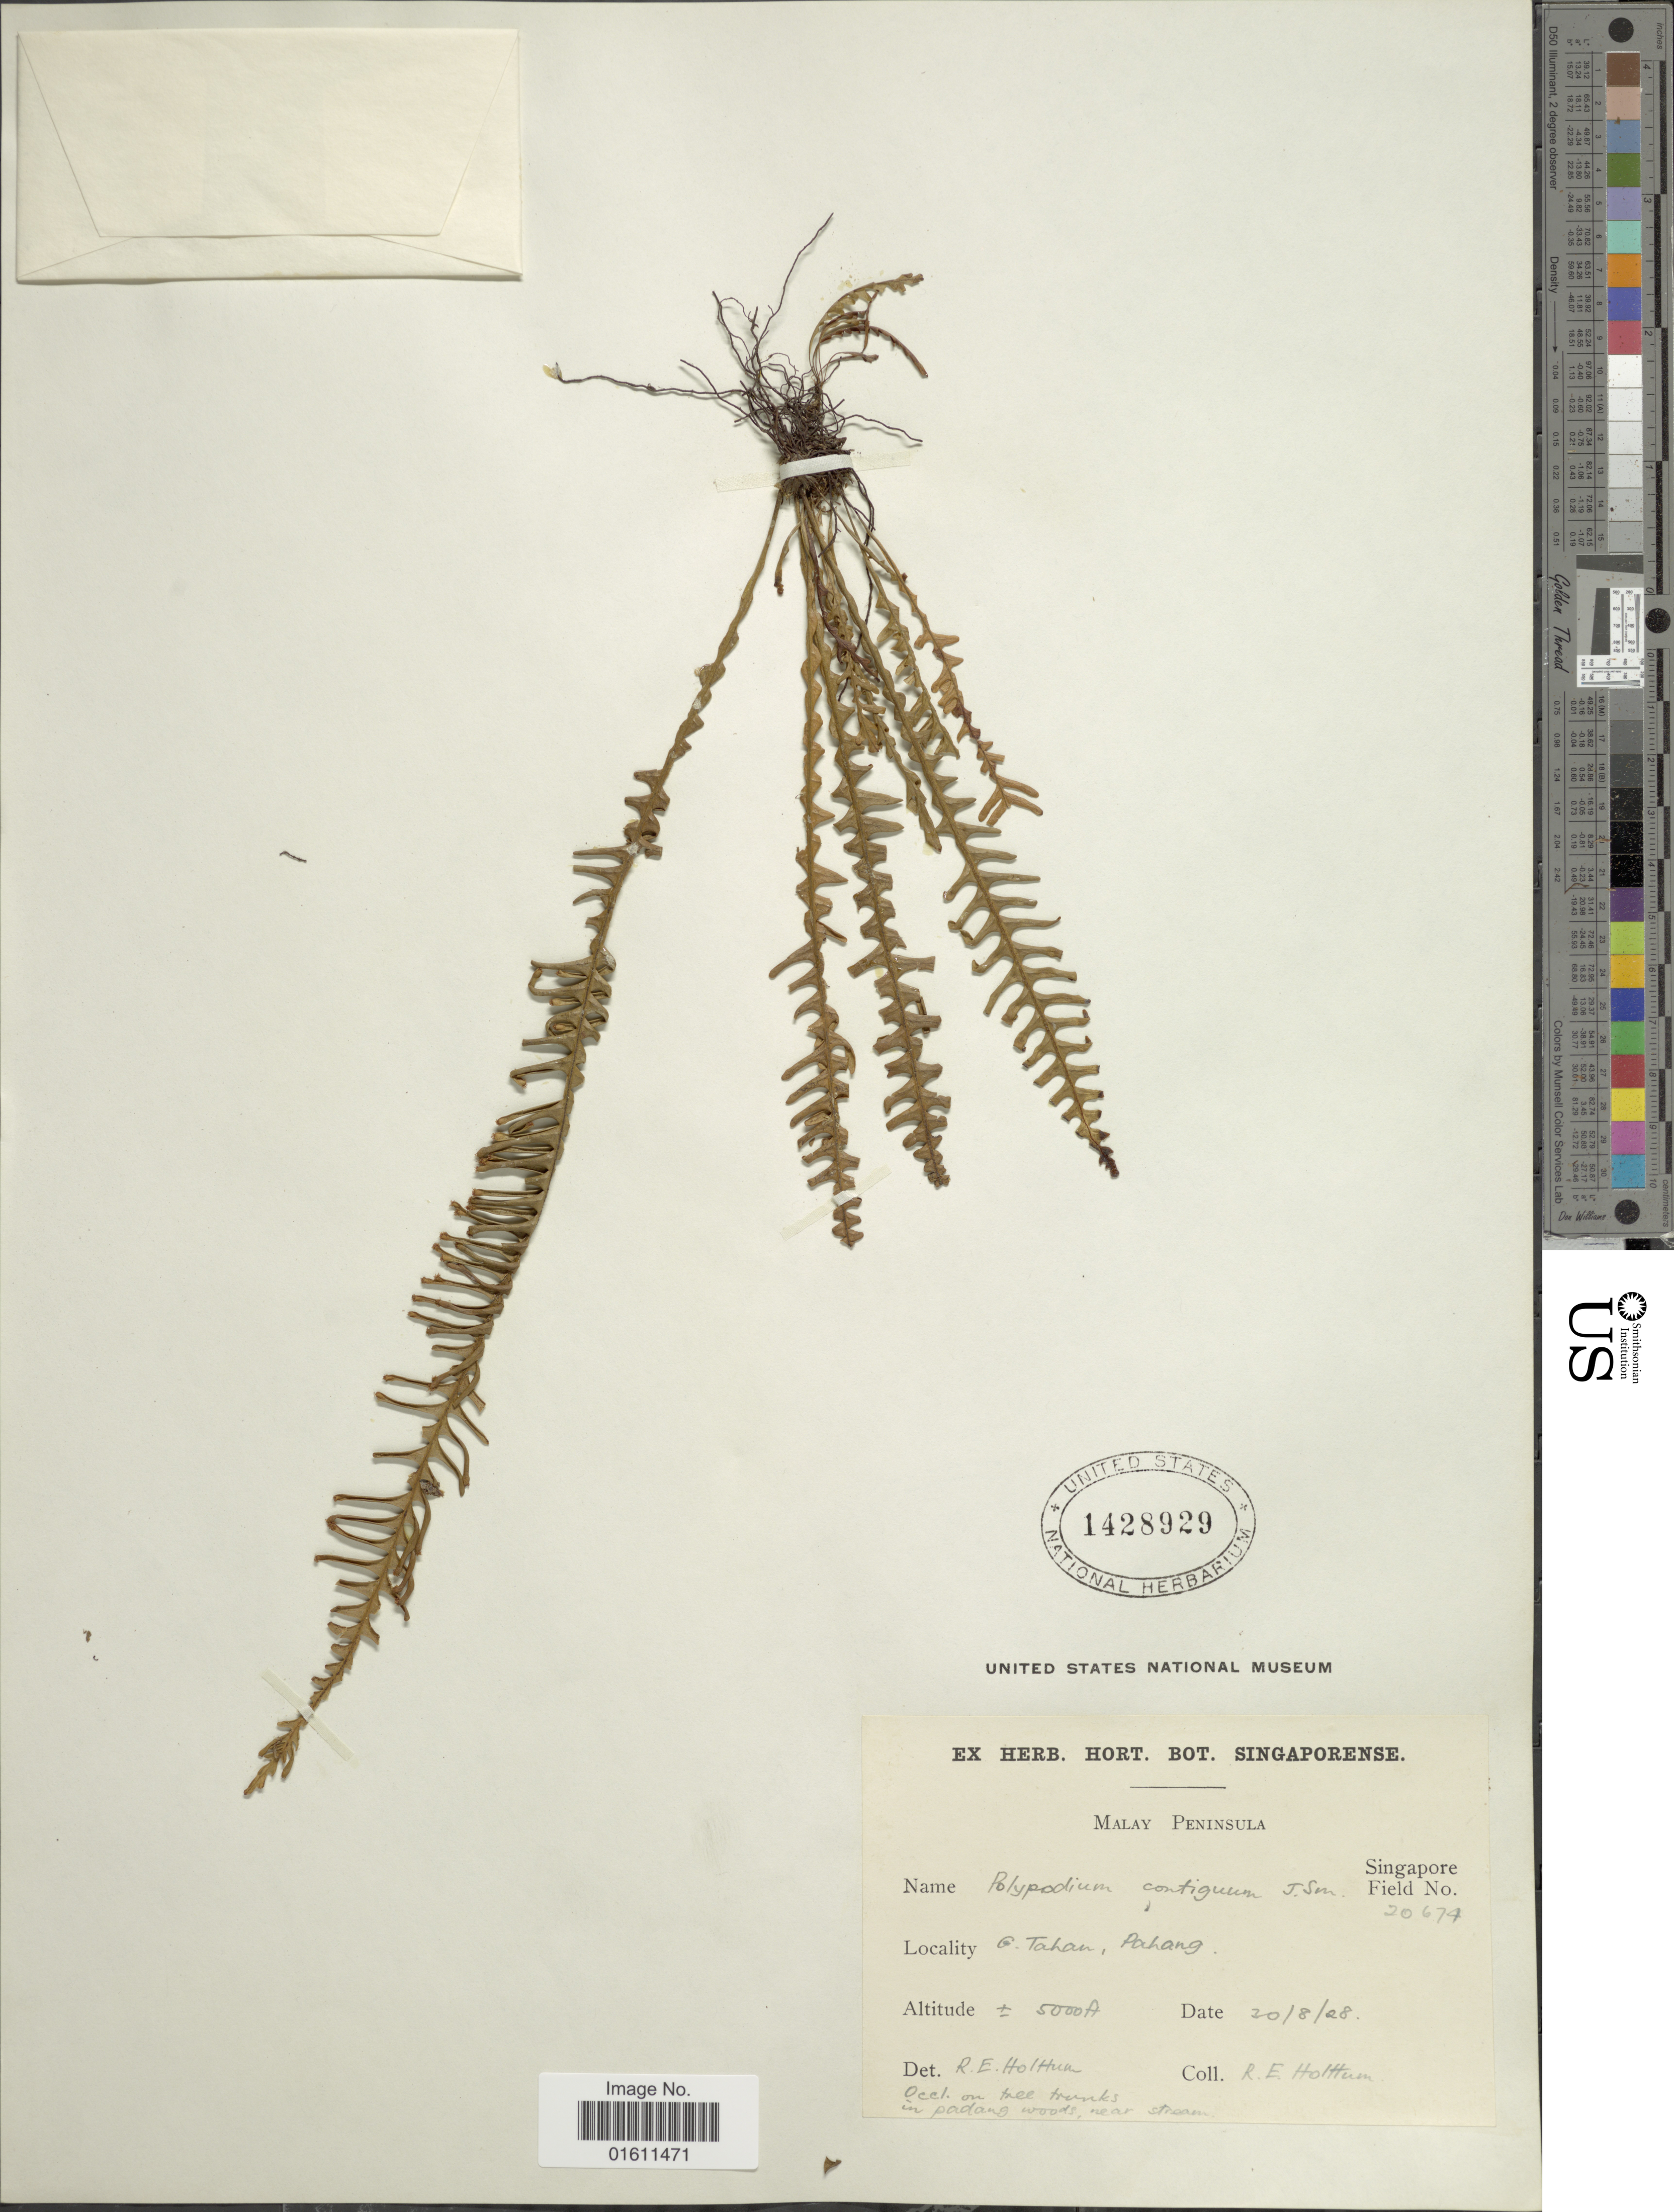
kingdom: Plantae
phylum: Tracheophyta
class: Polypodiopsida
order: Polypodiales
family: Polypodiaceae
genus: Prosaptia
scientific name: Prosaptia contigua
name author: (G. Forst.) Presl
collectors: R. E. Holttum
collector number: Singapore Field 20674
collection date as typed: Transcribed d/m/y: 20/8/28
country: Malaysia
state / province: Pahang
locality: Malay Peninsula, Pahang: G. Tahan.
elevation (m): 1524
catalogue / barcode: US 1428929